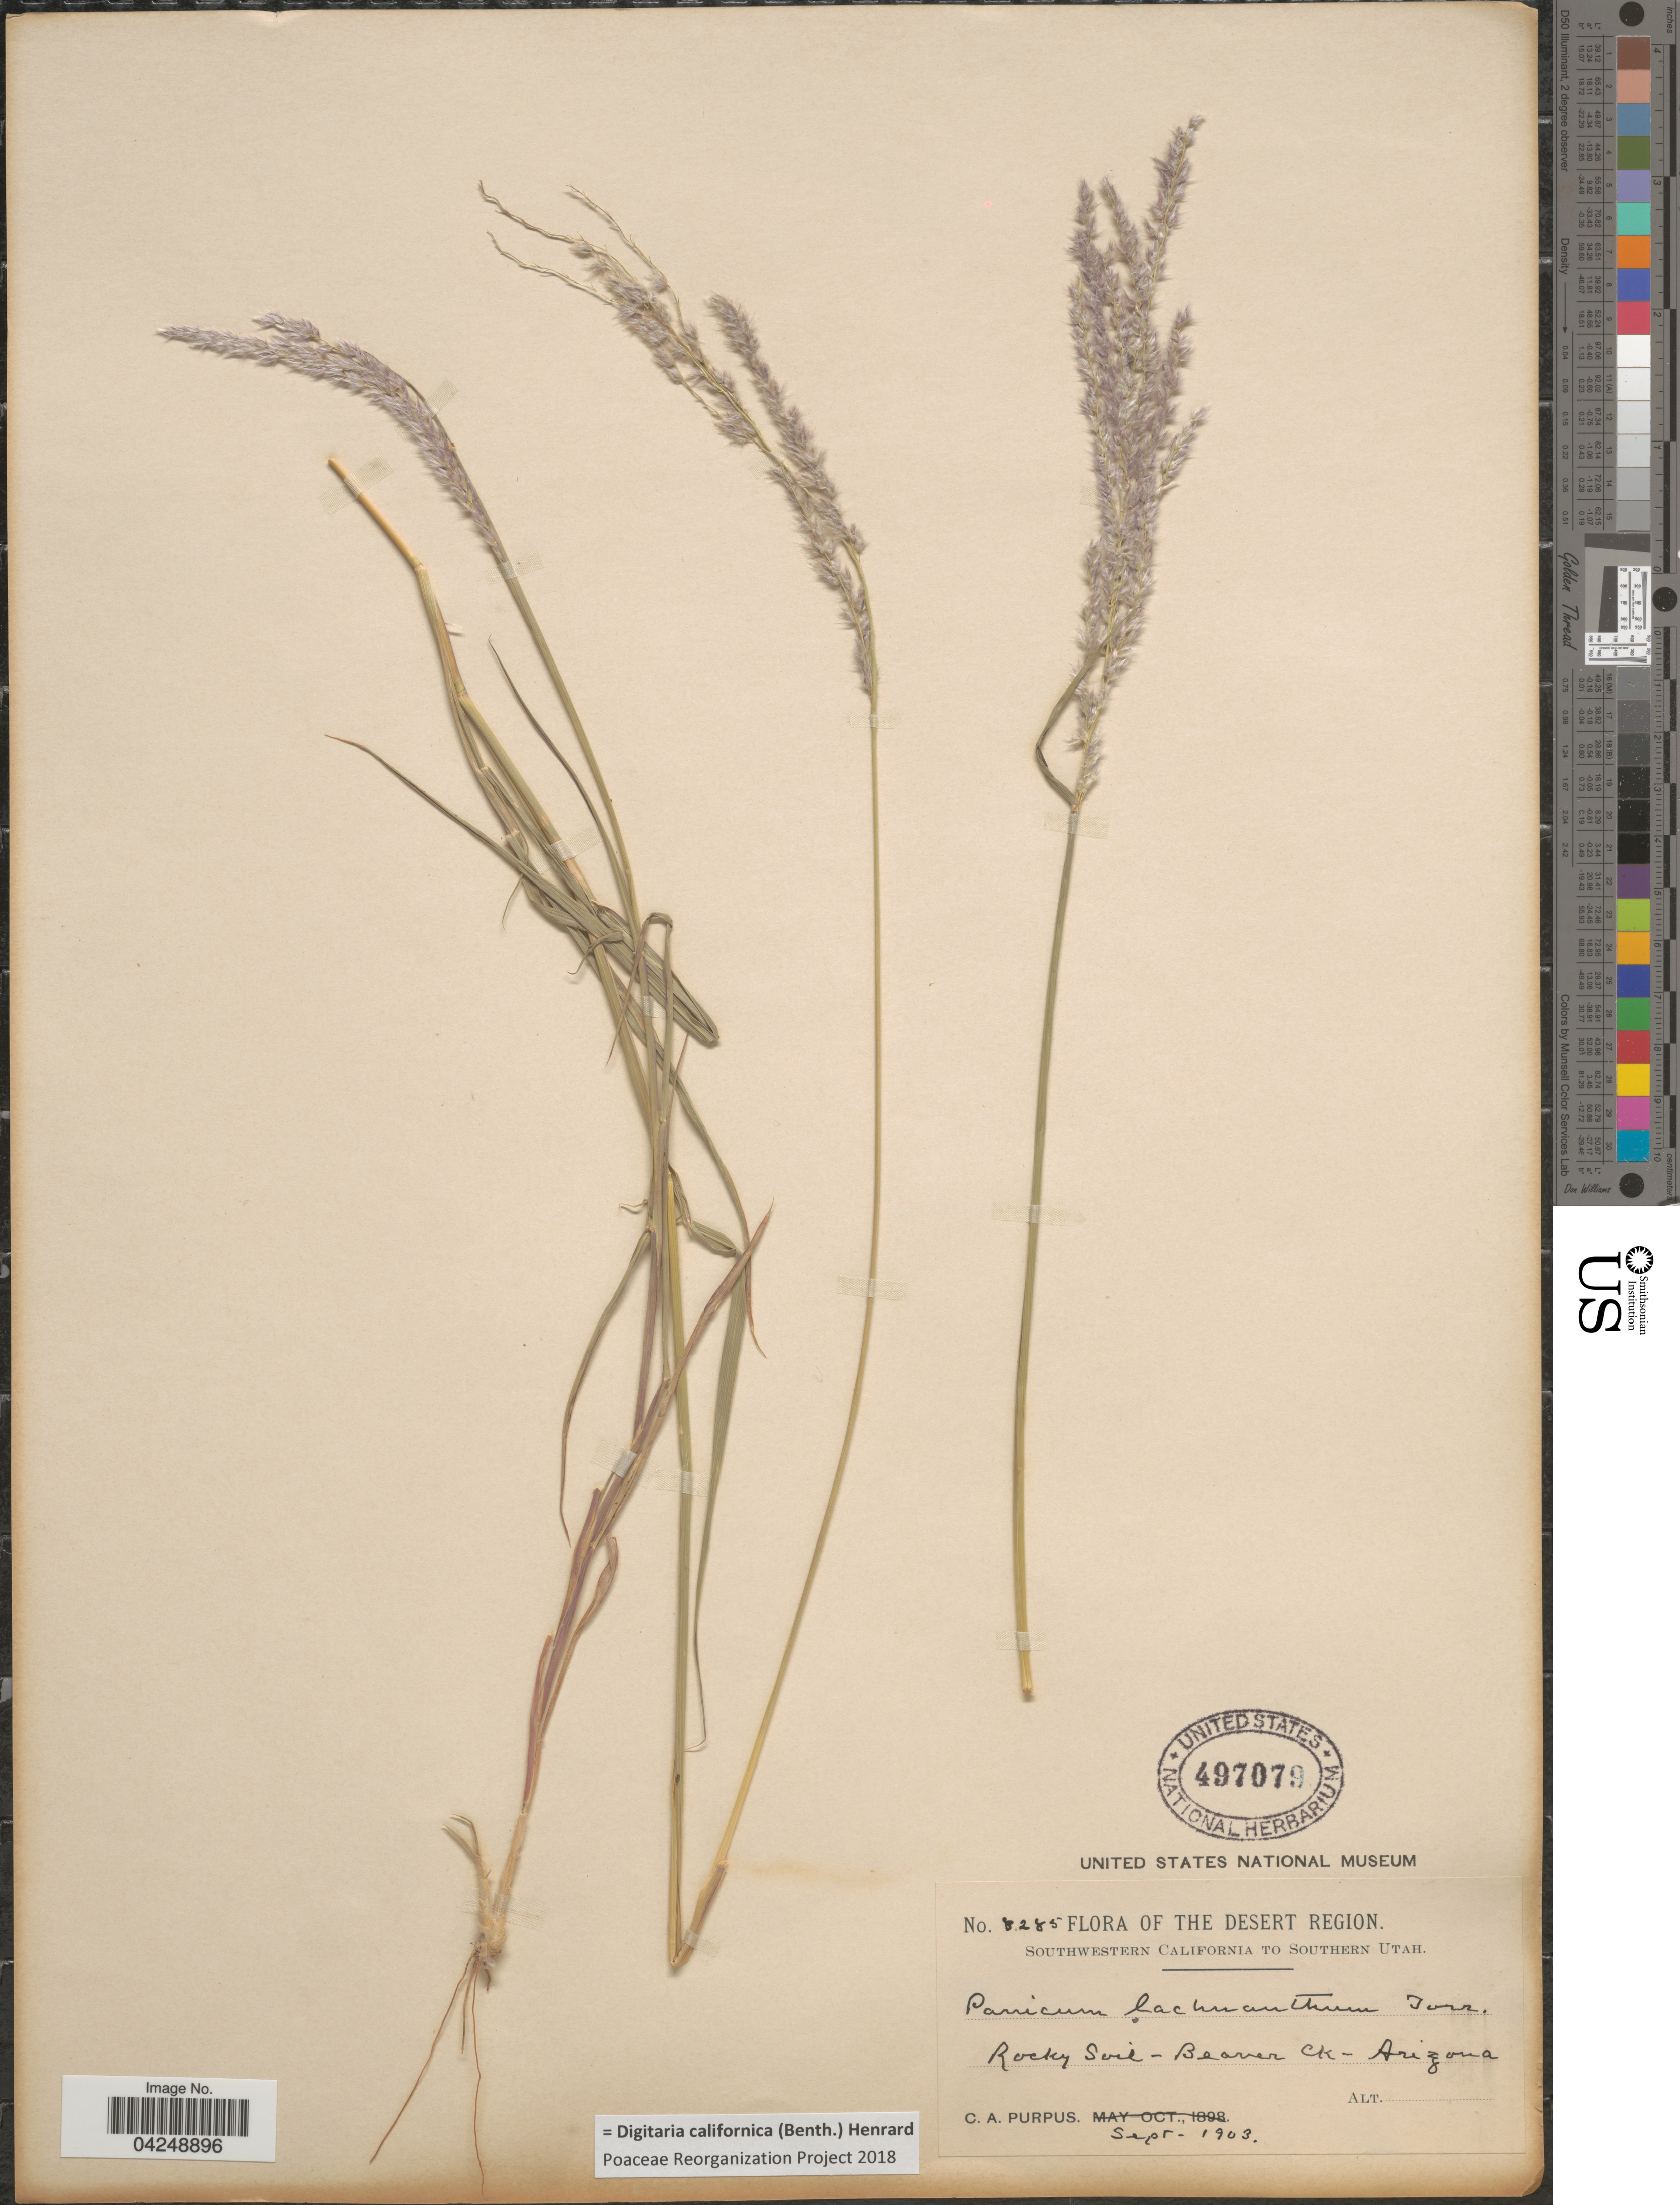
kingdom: Plantae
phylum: Tracheophyta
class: Liliopsida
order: Poales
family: Poaceae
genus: Digitaria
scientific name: Digitaria californica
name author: (Benth.) Henr.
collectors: C. A. Purpus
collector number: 8285*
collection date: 1903-09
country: United States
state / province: Arizona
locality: The Desert Region. Rocky soil - Beaver Ck.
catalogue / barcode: US 497079